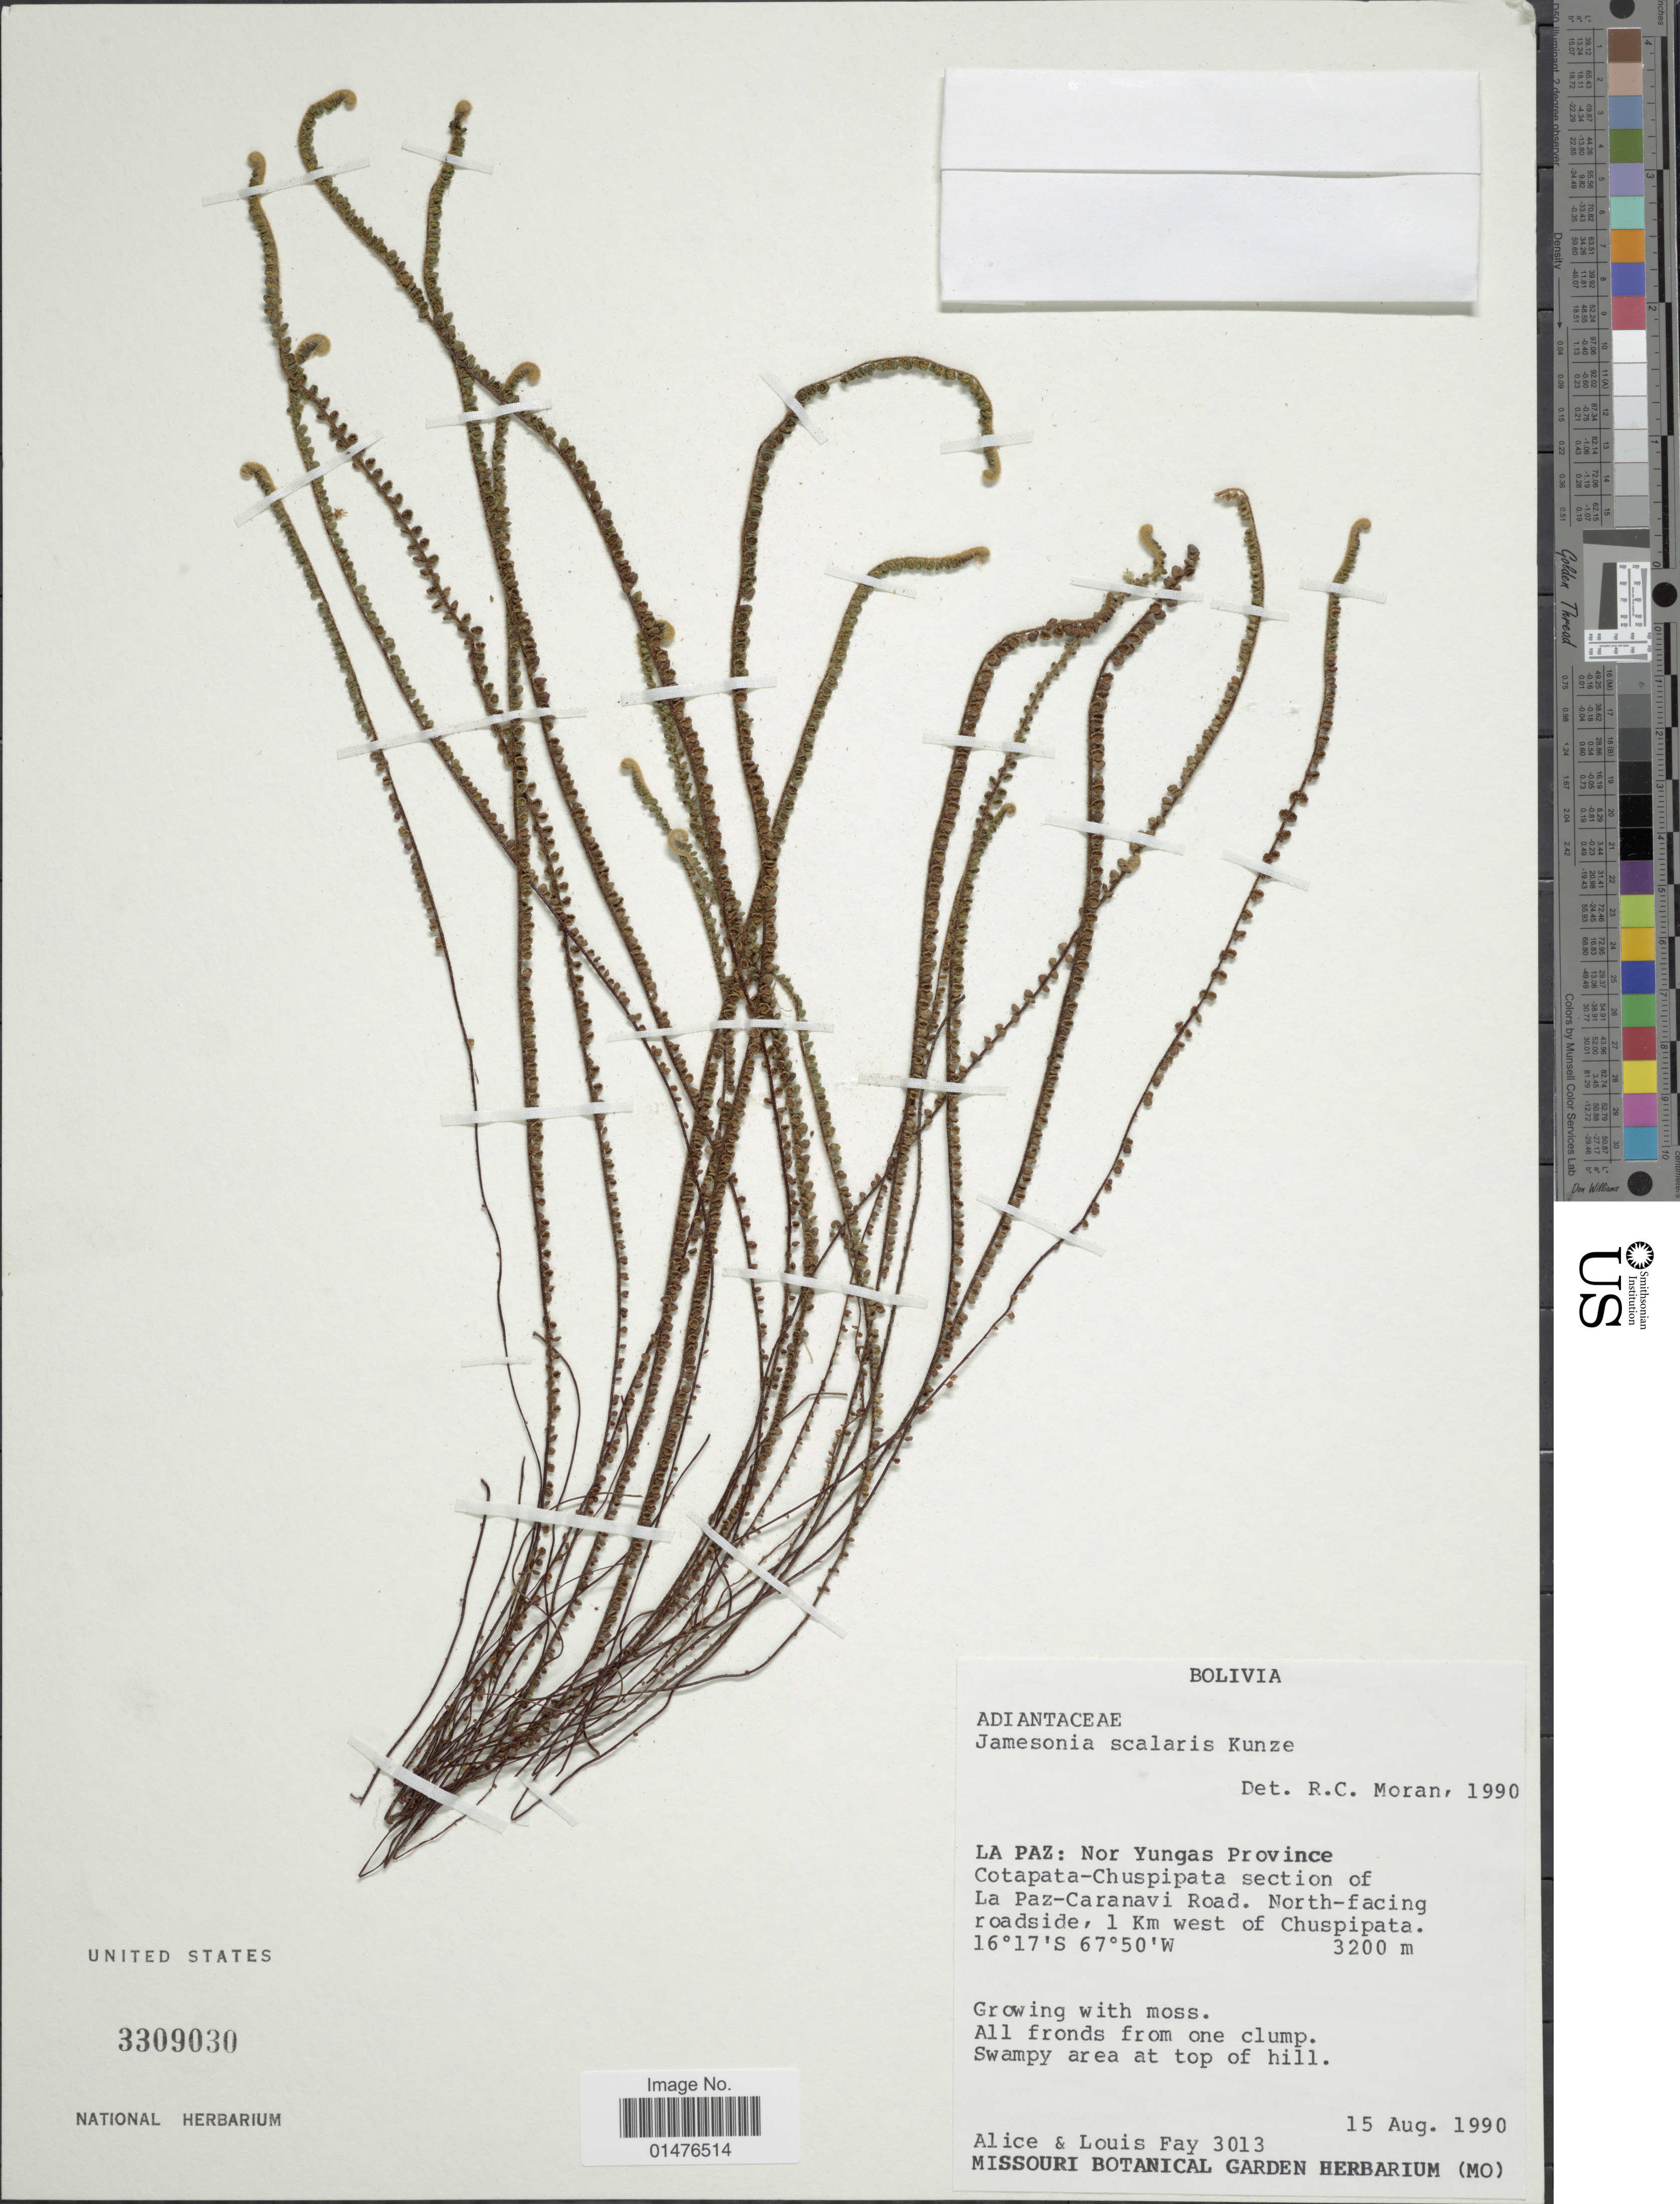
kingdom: Plantae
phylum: Tracheophyta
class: Polypodiopsida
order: Polypodiales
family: Pteridaceae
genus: Jamesonia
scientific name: Jamesonia scalaris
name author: Kunze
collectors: A. Fay & L. Fay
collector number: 3013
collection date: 1990-08-15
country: Bolivia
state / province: La Paz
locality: Nor Yungas Province, Cotapata-Chuspipata section of La Paz-Caranavi Road. North-facing roadside, 1 Km west of Chuspipata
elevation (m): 3200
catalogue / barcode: US 3309030